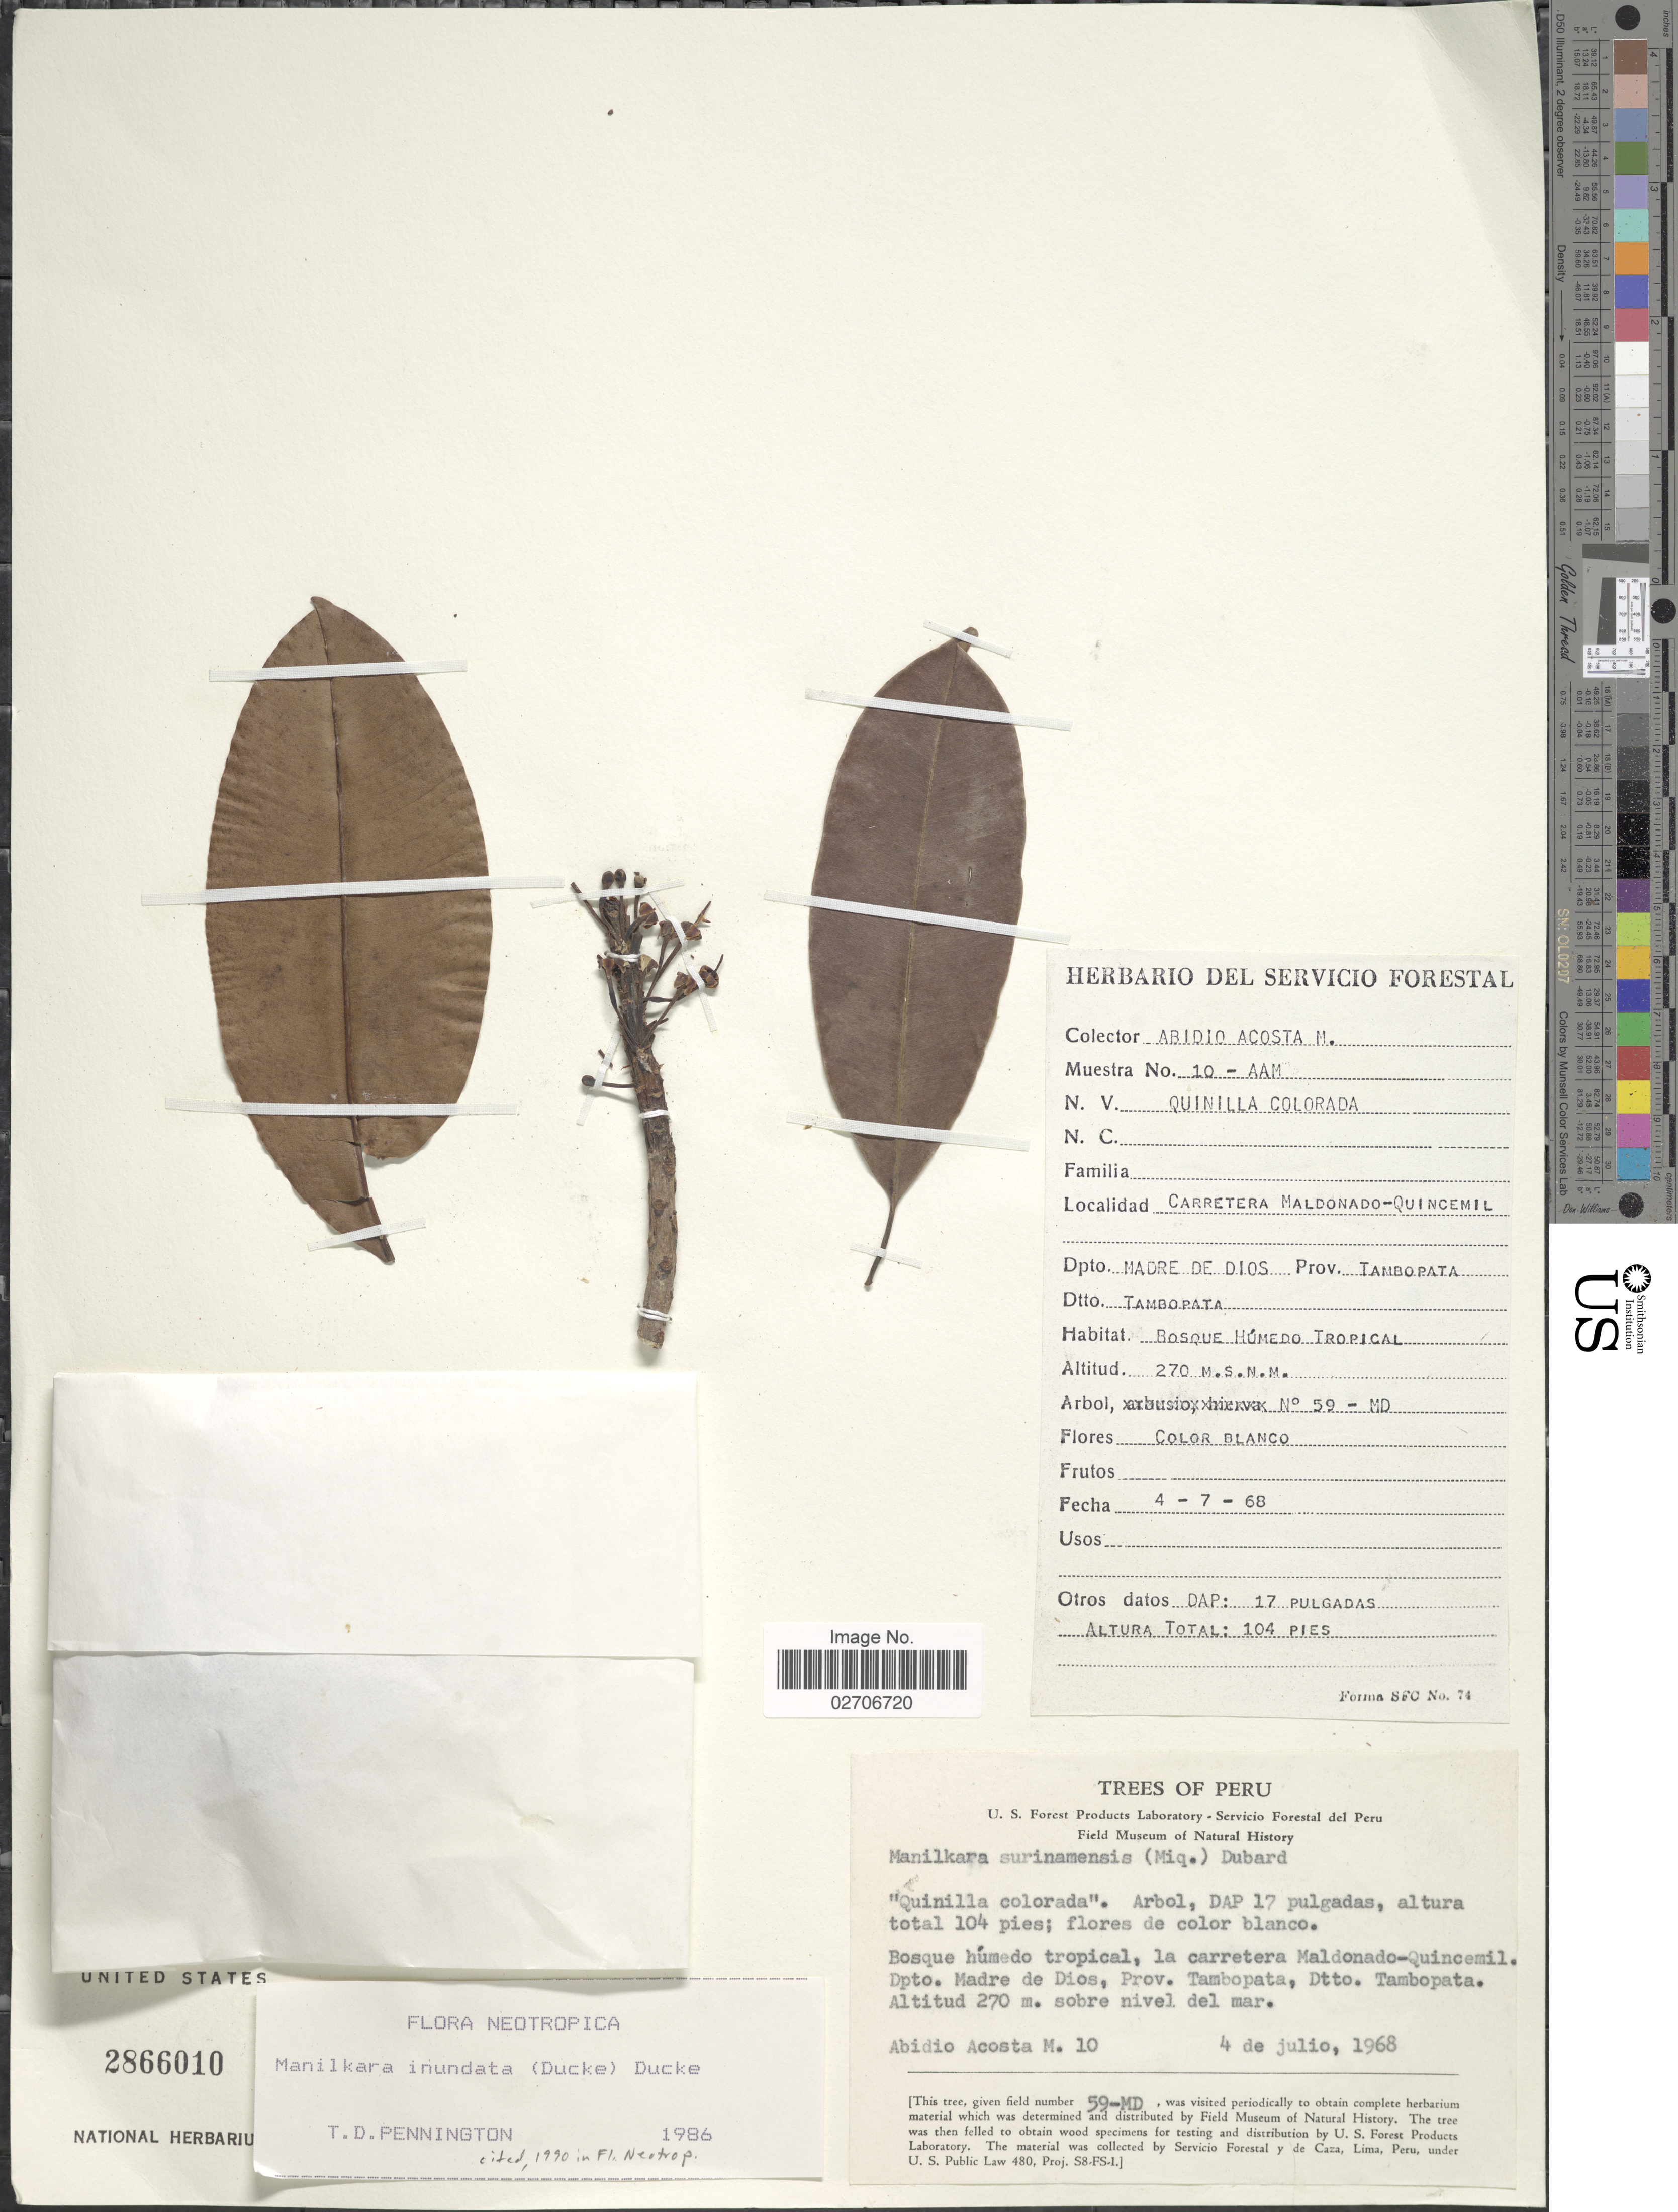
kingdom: Plantae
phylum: Tracheophyta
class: Magnoliopsida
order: Ericales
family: Sapotaceae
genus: Manilkara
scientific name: Manilkara inundata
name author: (Ducke) Ducke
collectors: A. Acosta M.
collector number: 10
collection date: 1968-07-04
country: Peru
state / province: Madre de Dios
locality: La carretera Maldonado-Quincemil, Dpto. Madre de Dios, Prov. Tambopata, Dtto. Tambopata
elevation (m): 270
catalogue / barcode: US 2866010